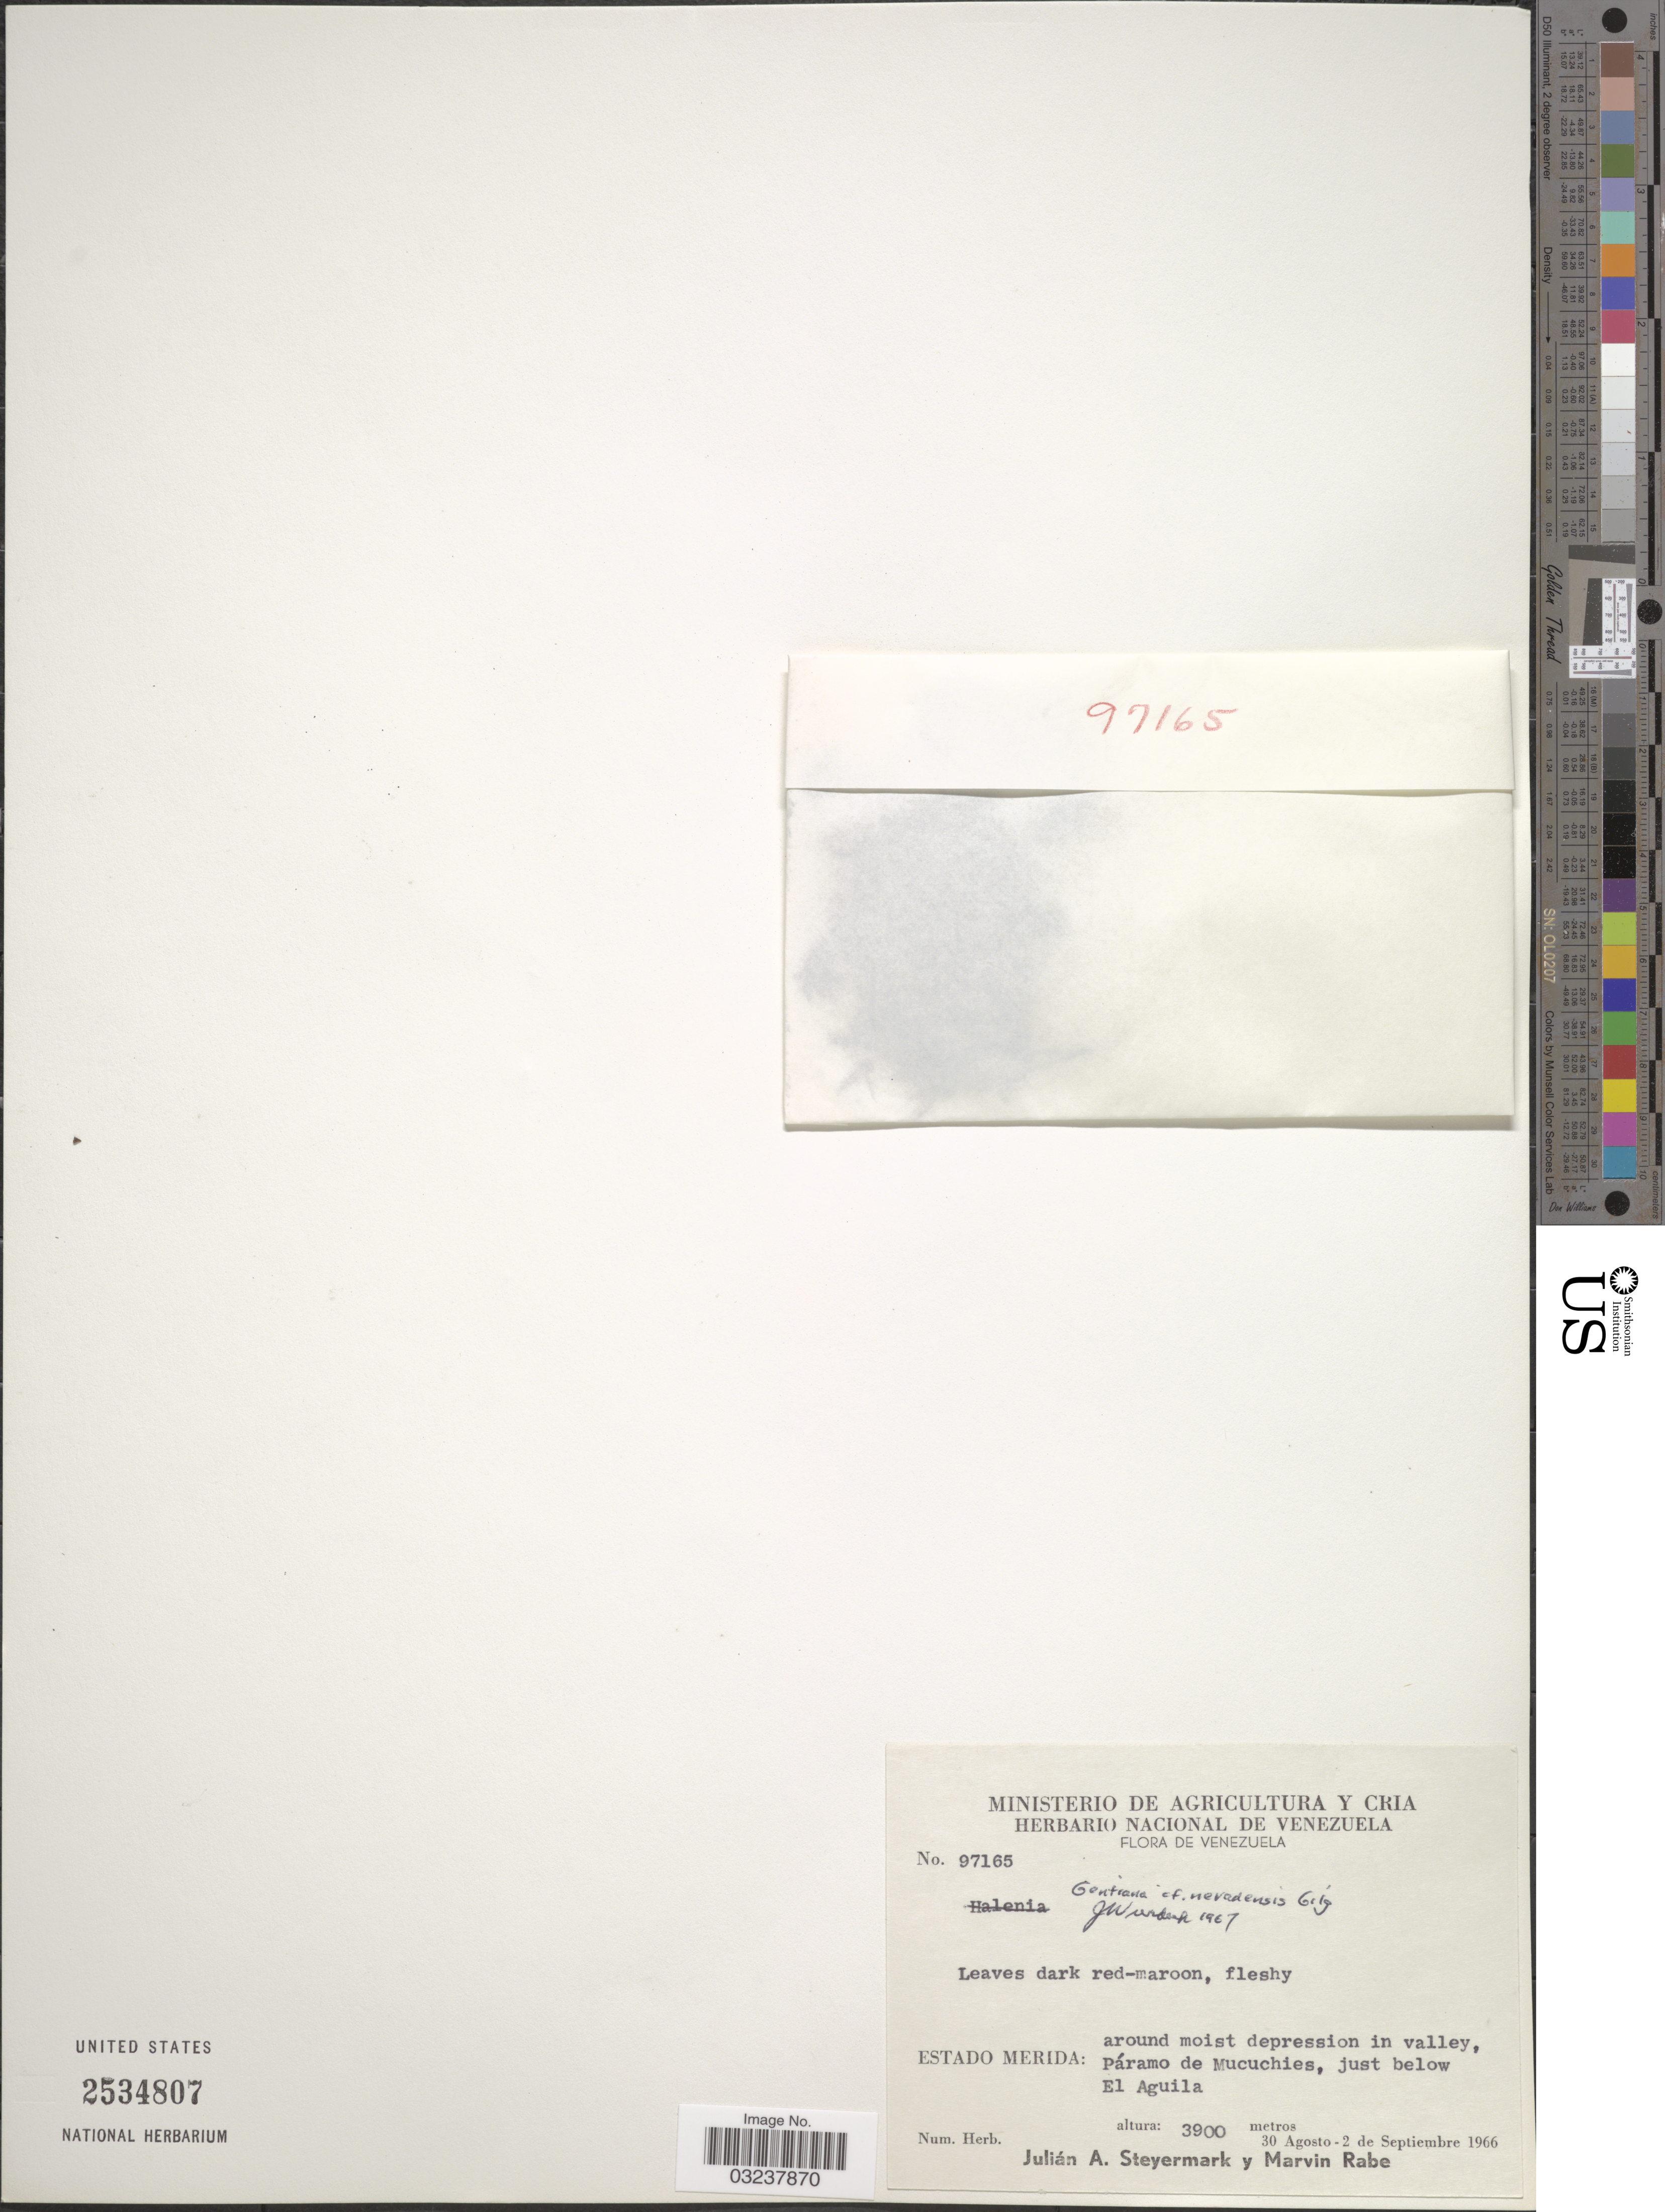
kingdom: Plantae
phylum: Tracheophyta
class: Magnoliopsida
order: Gentianales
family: Gentianaceae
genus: Gentianella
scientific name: Gentianella nevadensis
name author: (Gilg) Waever & Wüdenberg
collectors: J. Steyermark & M. Rabe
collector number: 97165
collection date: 1966-08-30/1966-09-02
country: Venezuela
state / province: Mérida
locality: Around moist depression in valley, Páramo de Mucuchies, just below El Aguila.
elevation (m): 3900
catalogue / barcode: US 2534807